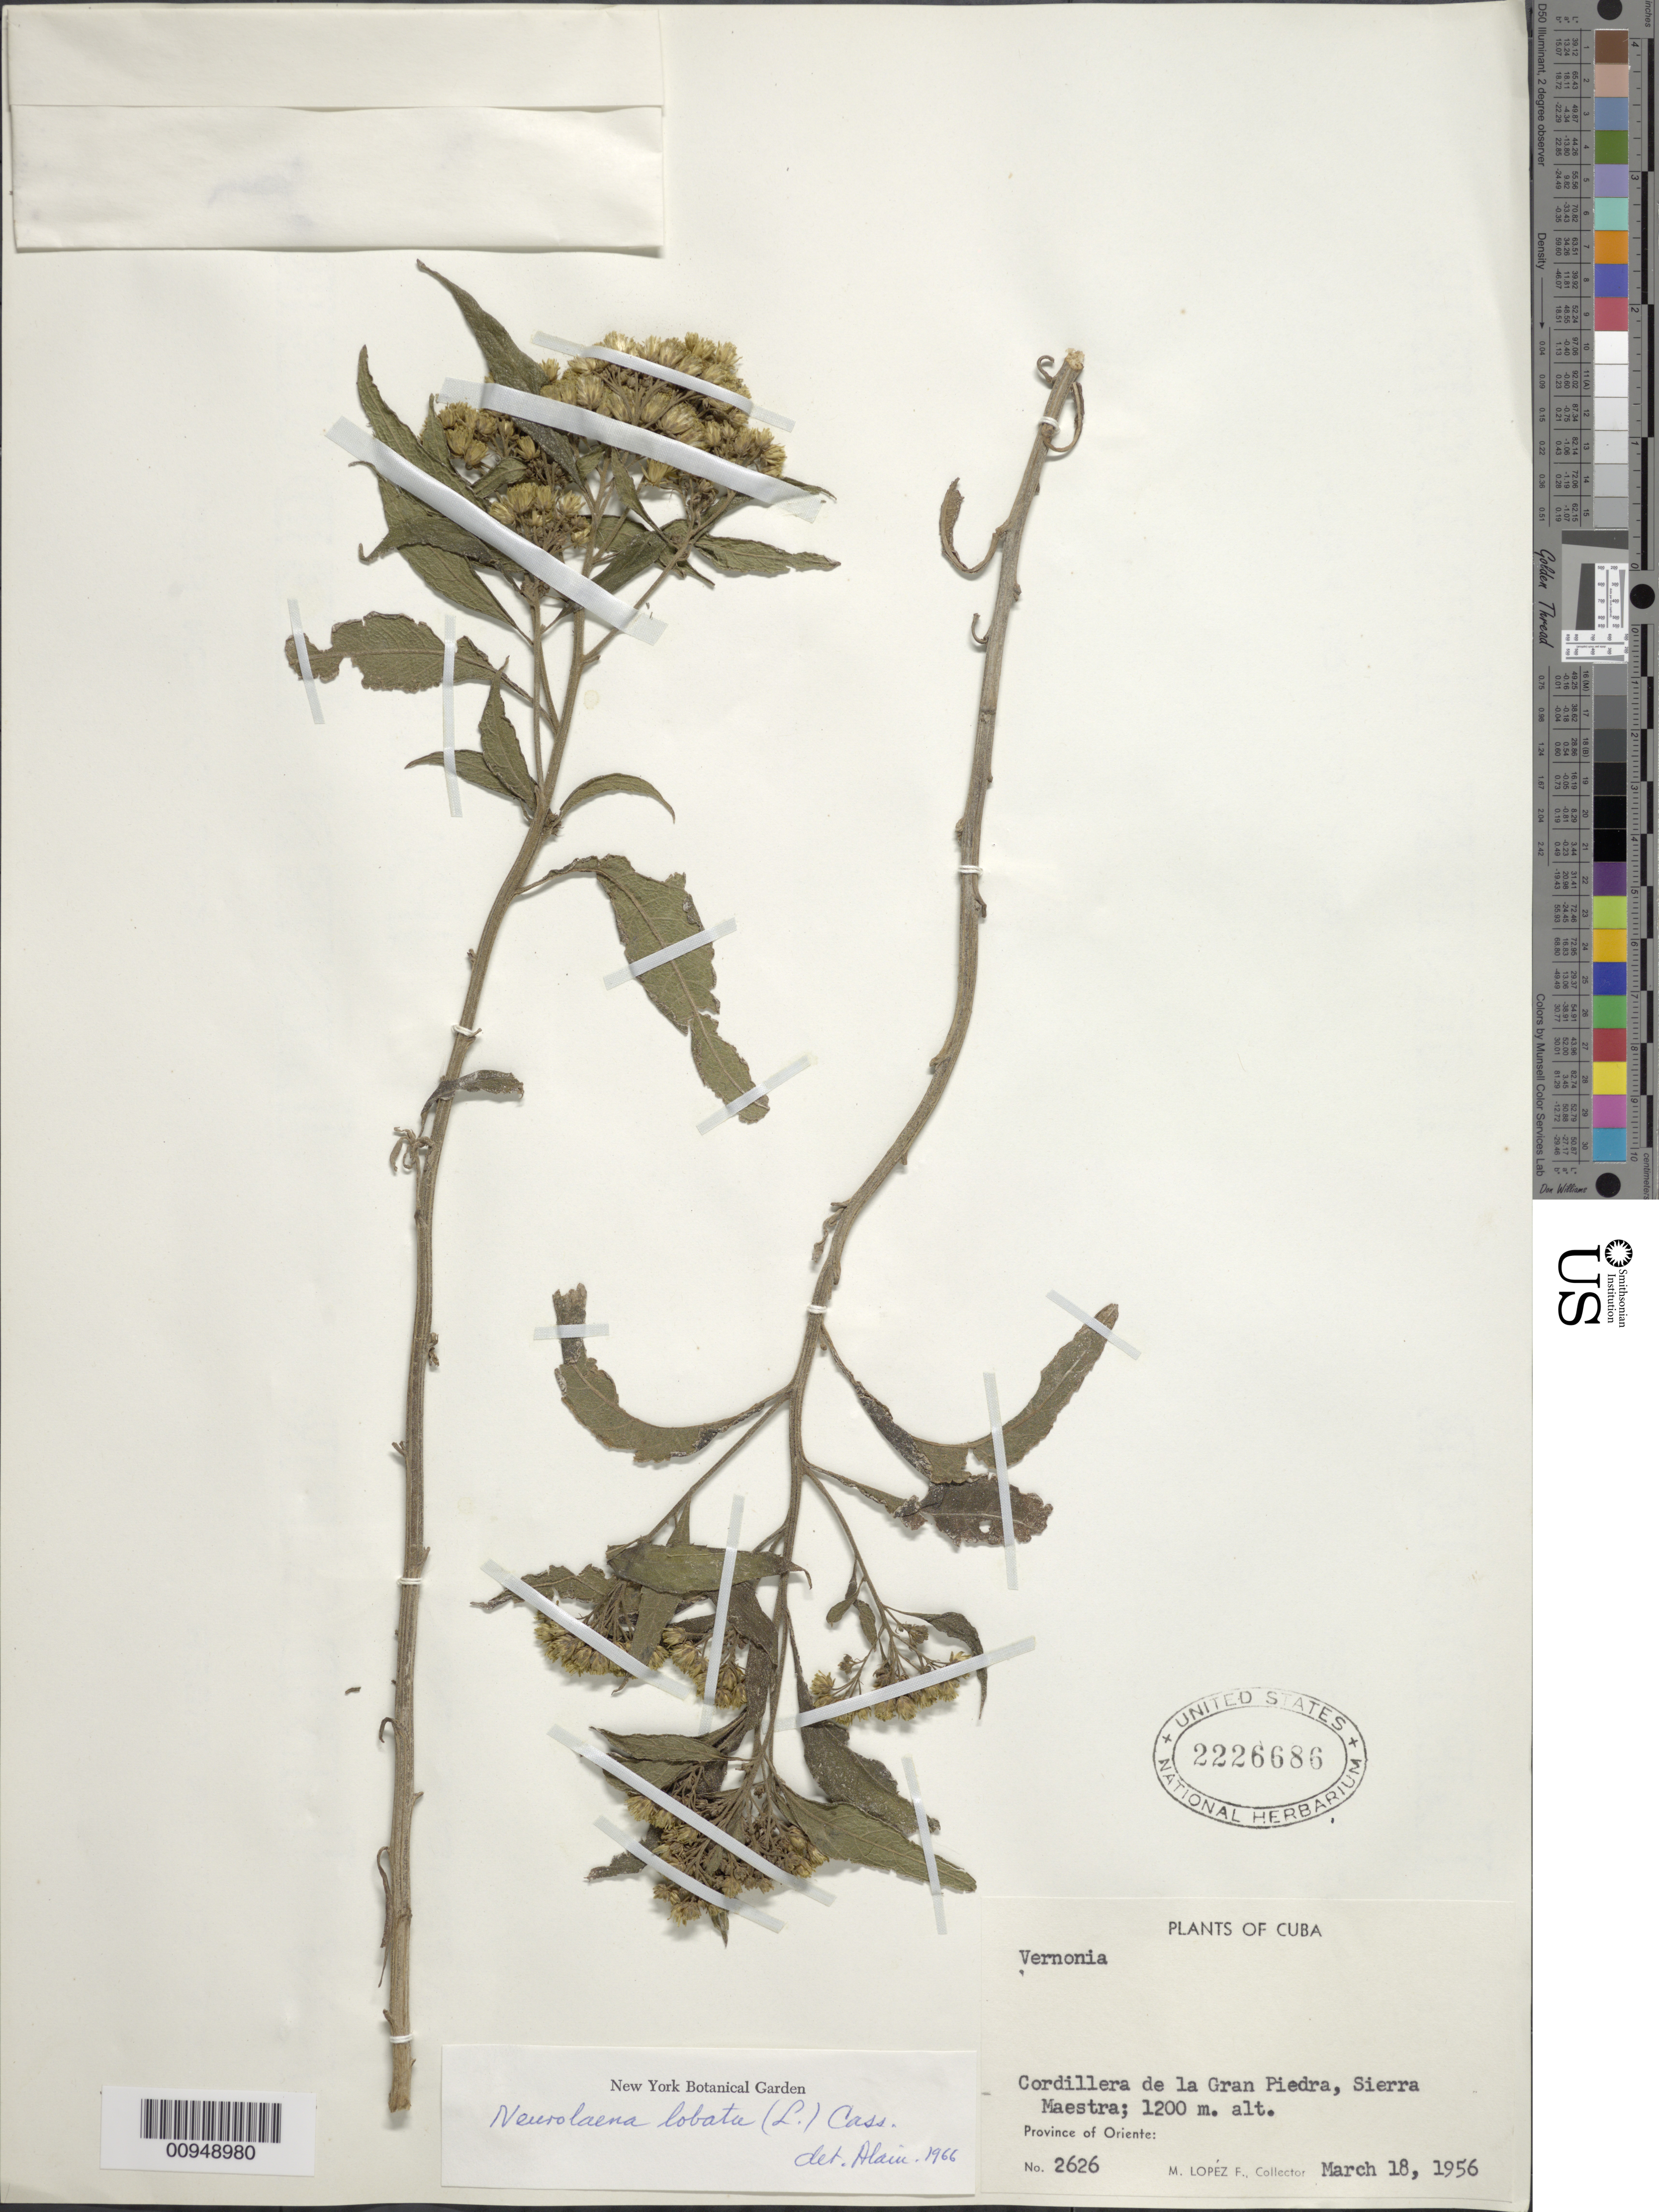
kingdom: Plantae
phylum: Tracheophyta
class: Magnoliopsida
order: Asterales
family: Asteraceae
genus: Neurolaena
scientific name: Neurolaena lobata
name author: (L.) R. Br. ex Cass.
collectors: M. López Figueiras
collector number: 2626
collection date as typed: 18 Mar 1956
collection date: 1956-03-18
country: Cuba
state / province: Oriente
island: Cuba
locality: Cordillera de la Gran Piedra, Sierra Maestra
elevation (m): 1200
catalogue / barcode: US 2226686